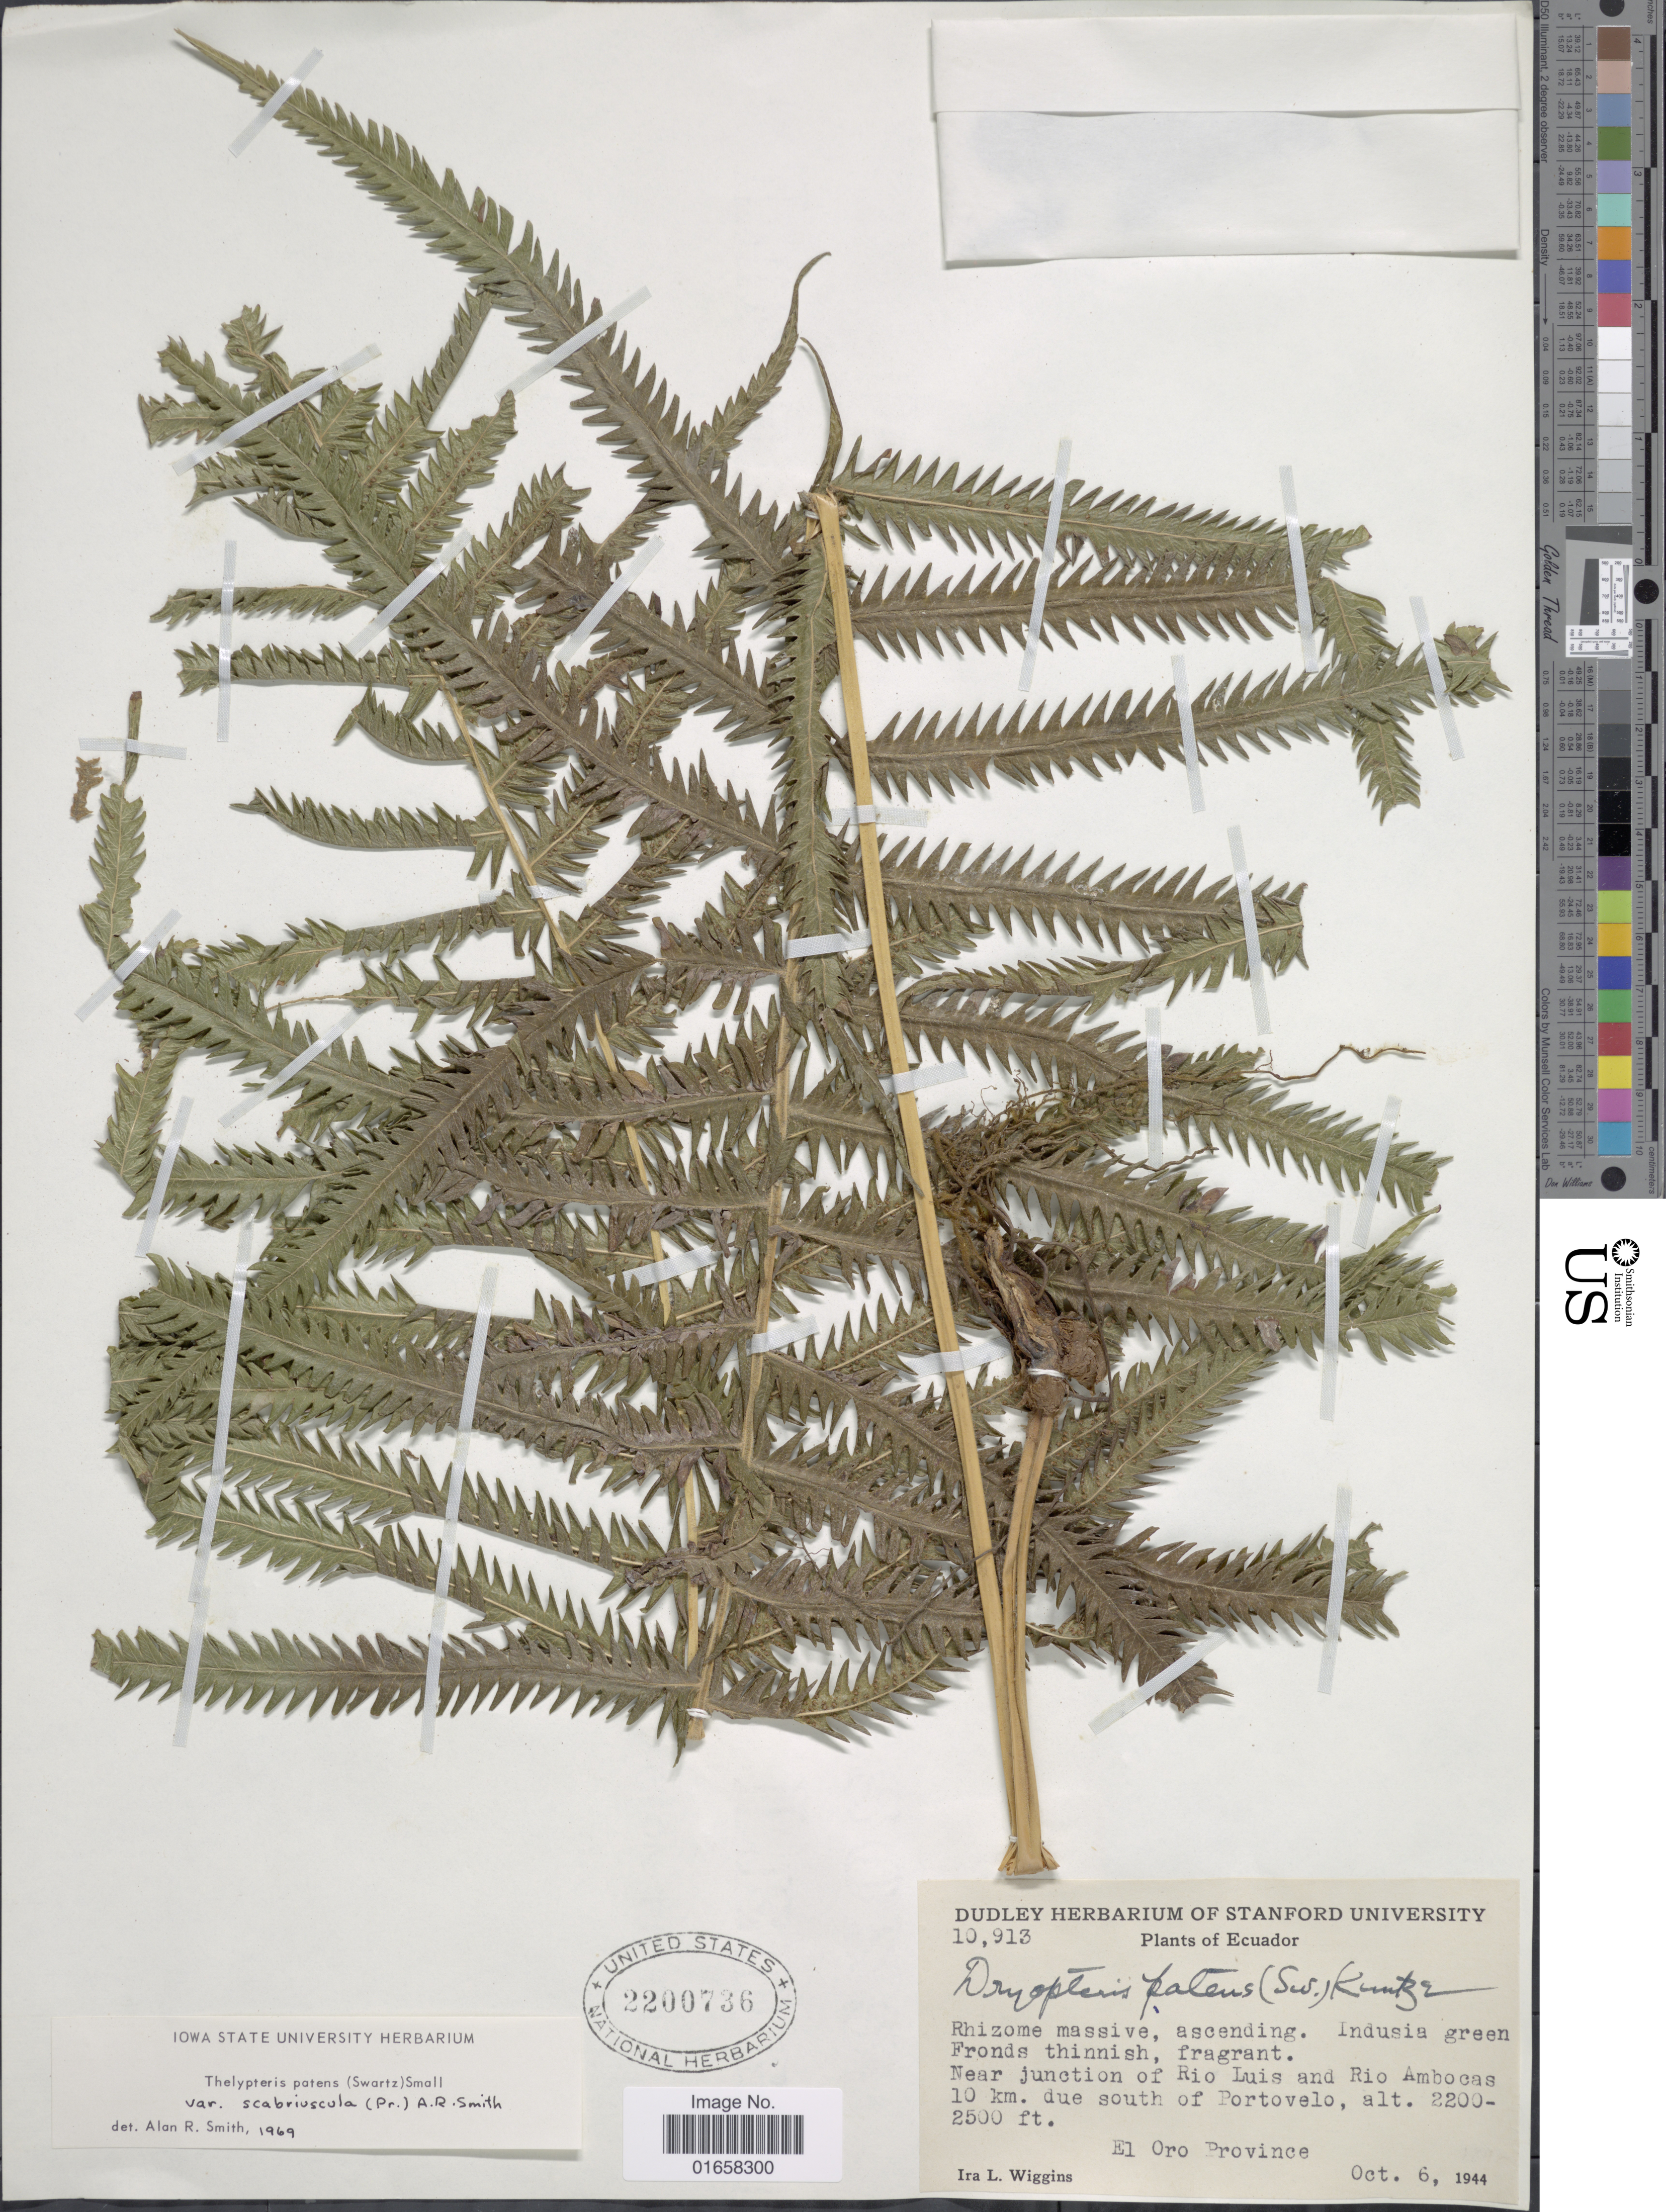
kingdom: Plantae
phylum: Tracheophyta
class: Polypodiopsida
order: Polypodiales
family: Thelypteridaceae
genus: Christella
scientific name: Christella patens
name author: (Sw.) Holttum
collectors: I. L. Wiggins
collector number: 10913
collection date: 1944-10-06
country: Ecuador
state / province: El Oro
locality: Near junction of Rio Luis and Rio Ambocas 10 km. due south of Portovelo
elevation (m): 671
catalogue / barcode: US 2200736